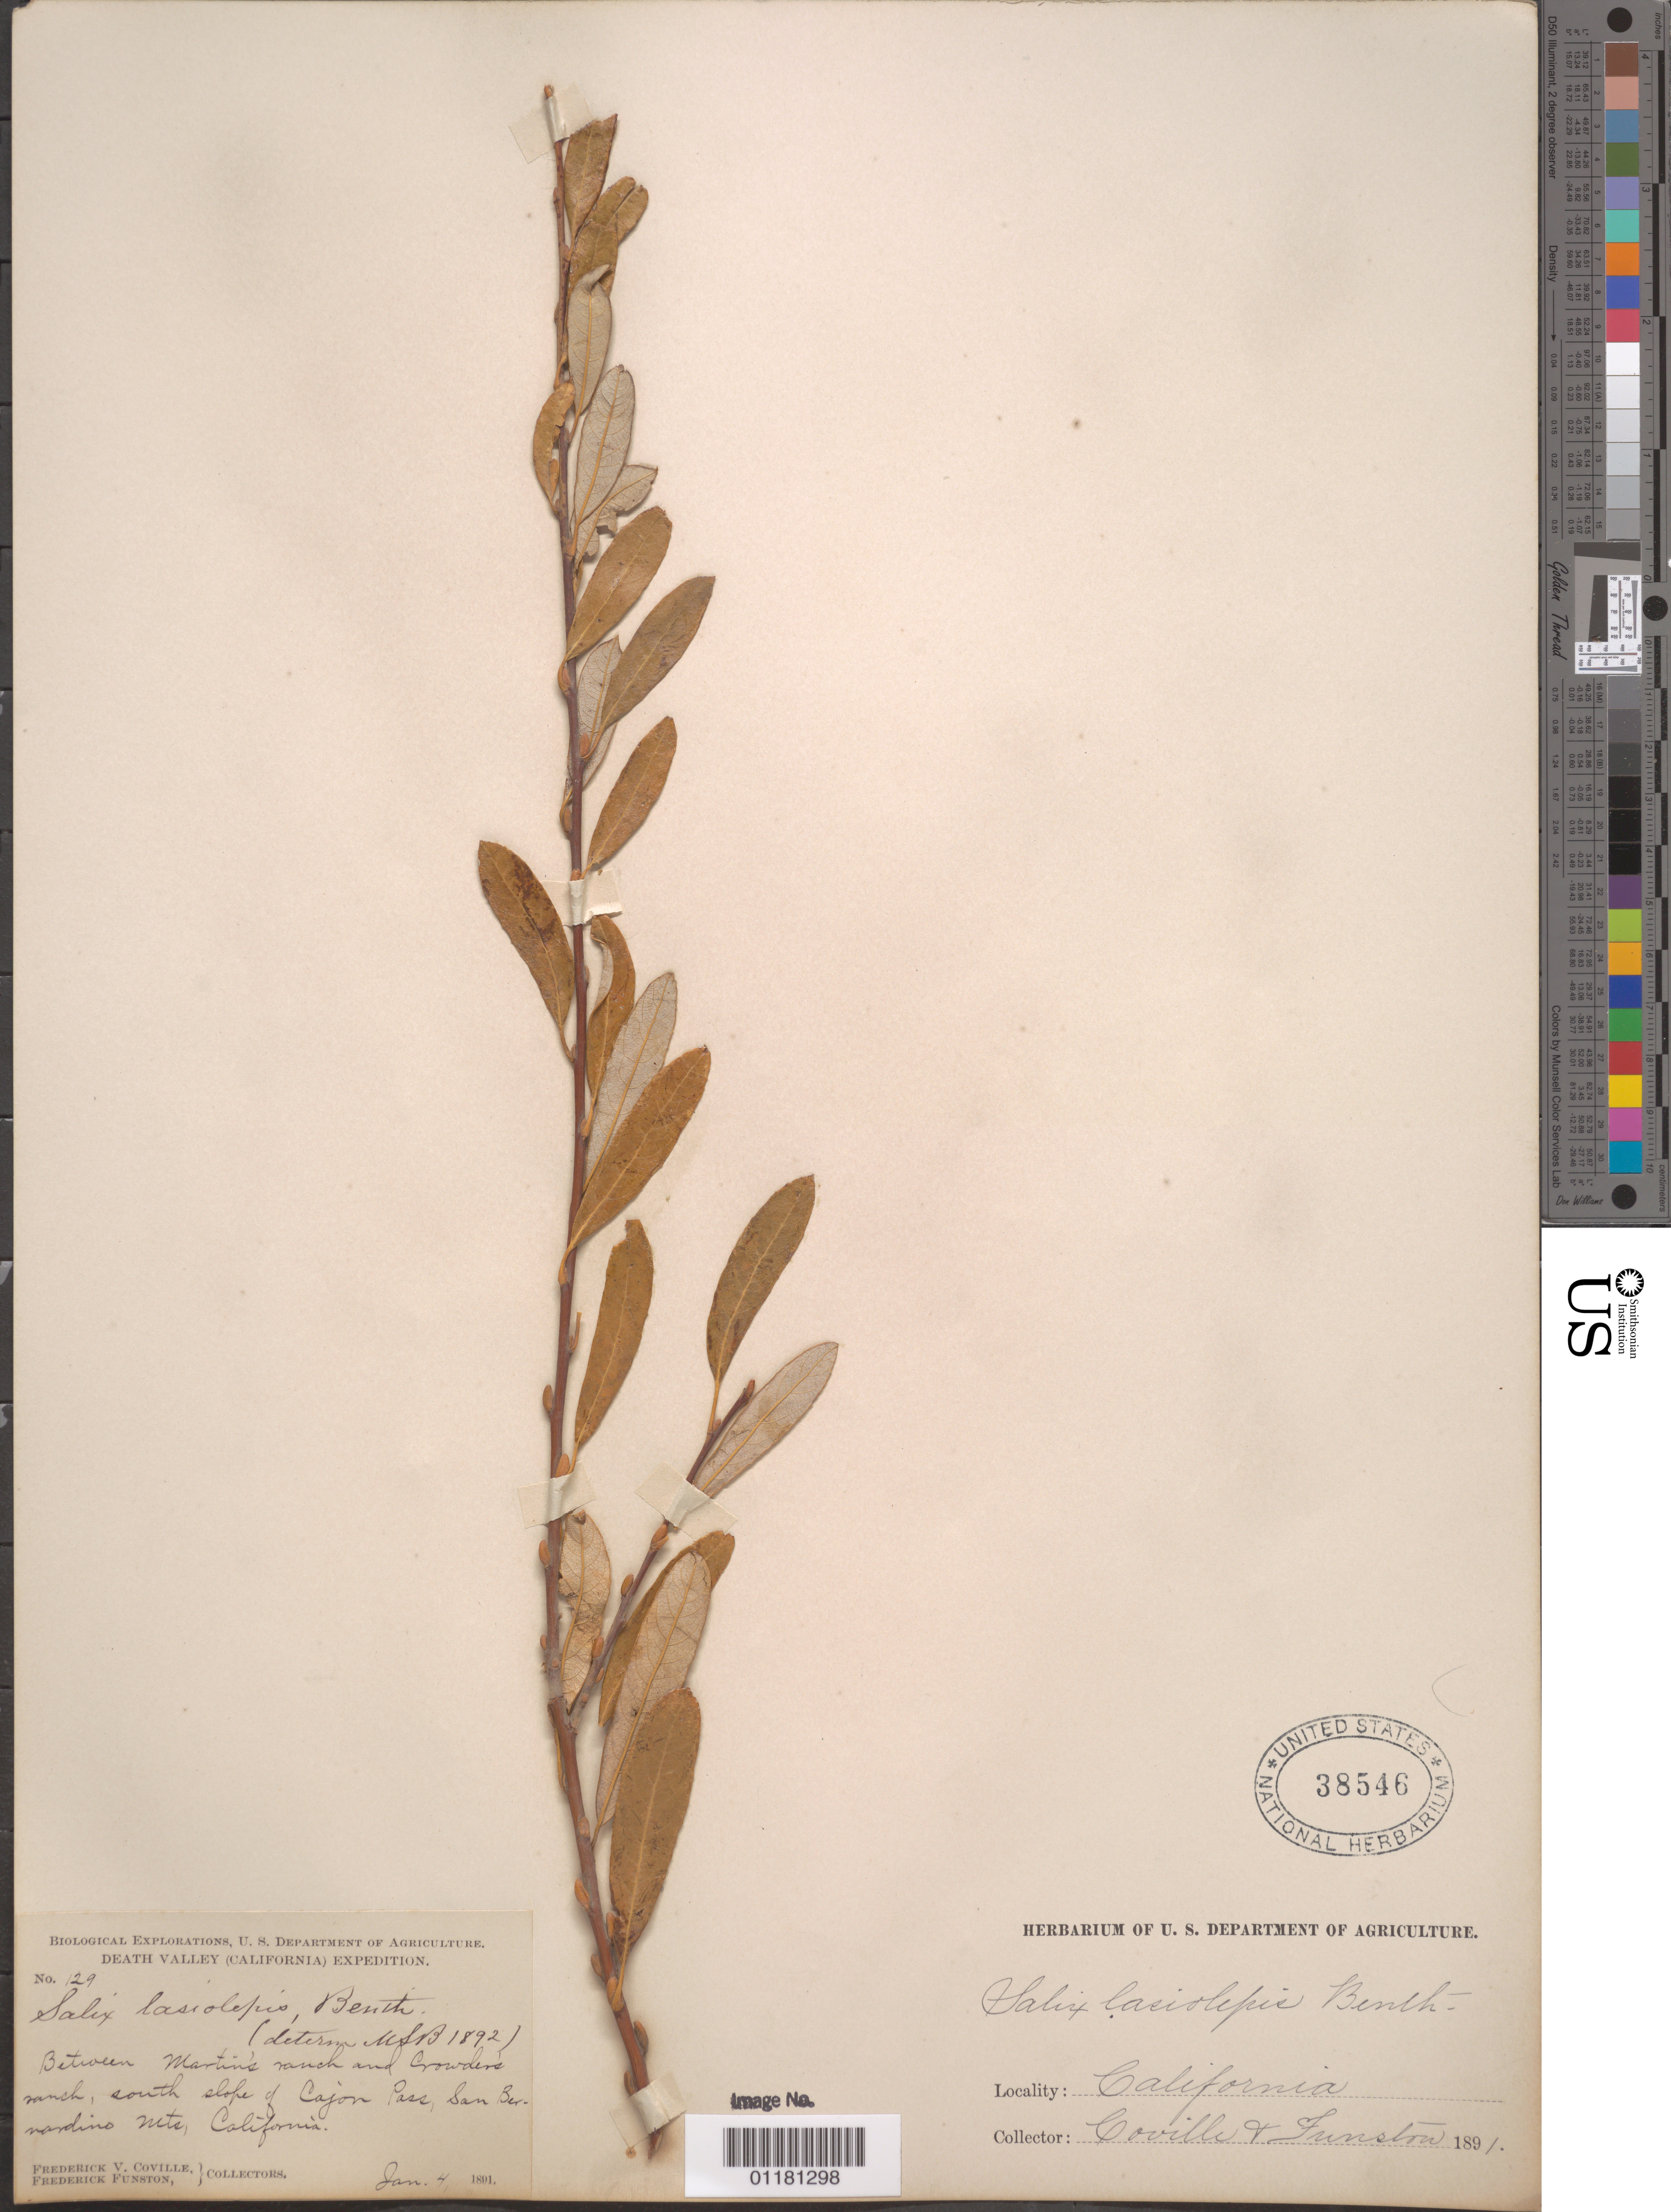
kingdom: Plantae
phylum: Tracheophyta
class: Magnoliopsida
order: Malpighiales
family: Salicaceae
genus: Salix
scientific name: Salix lasiolepis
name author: Benth.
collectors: F. V. Coville & F. Funston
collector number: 129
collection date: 1891-01-04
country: United States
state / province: California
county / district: San Bernardino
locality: San Bernardino Mts., between Martin's Ranch and Crowder's Ranch, south of Cajon Pass.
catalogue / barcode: US 38546